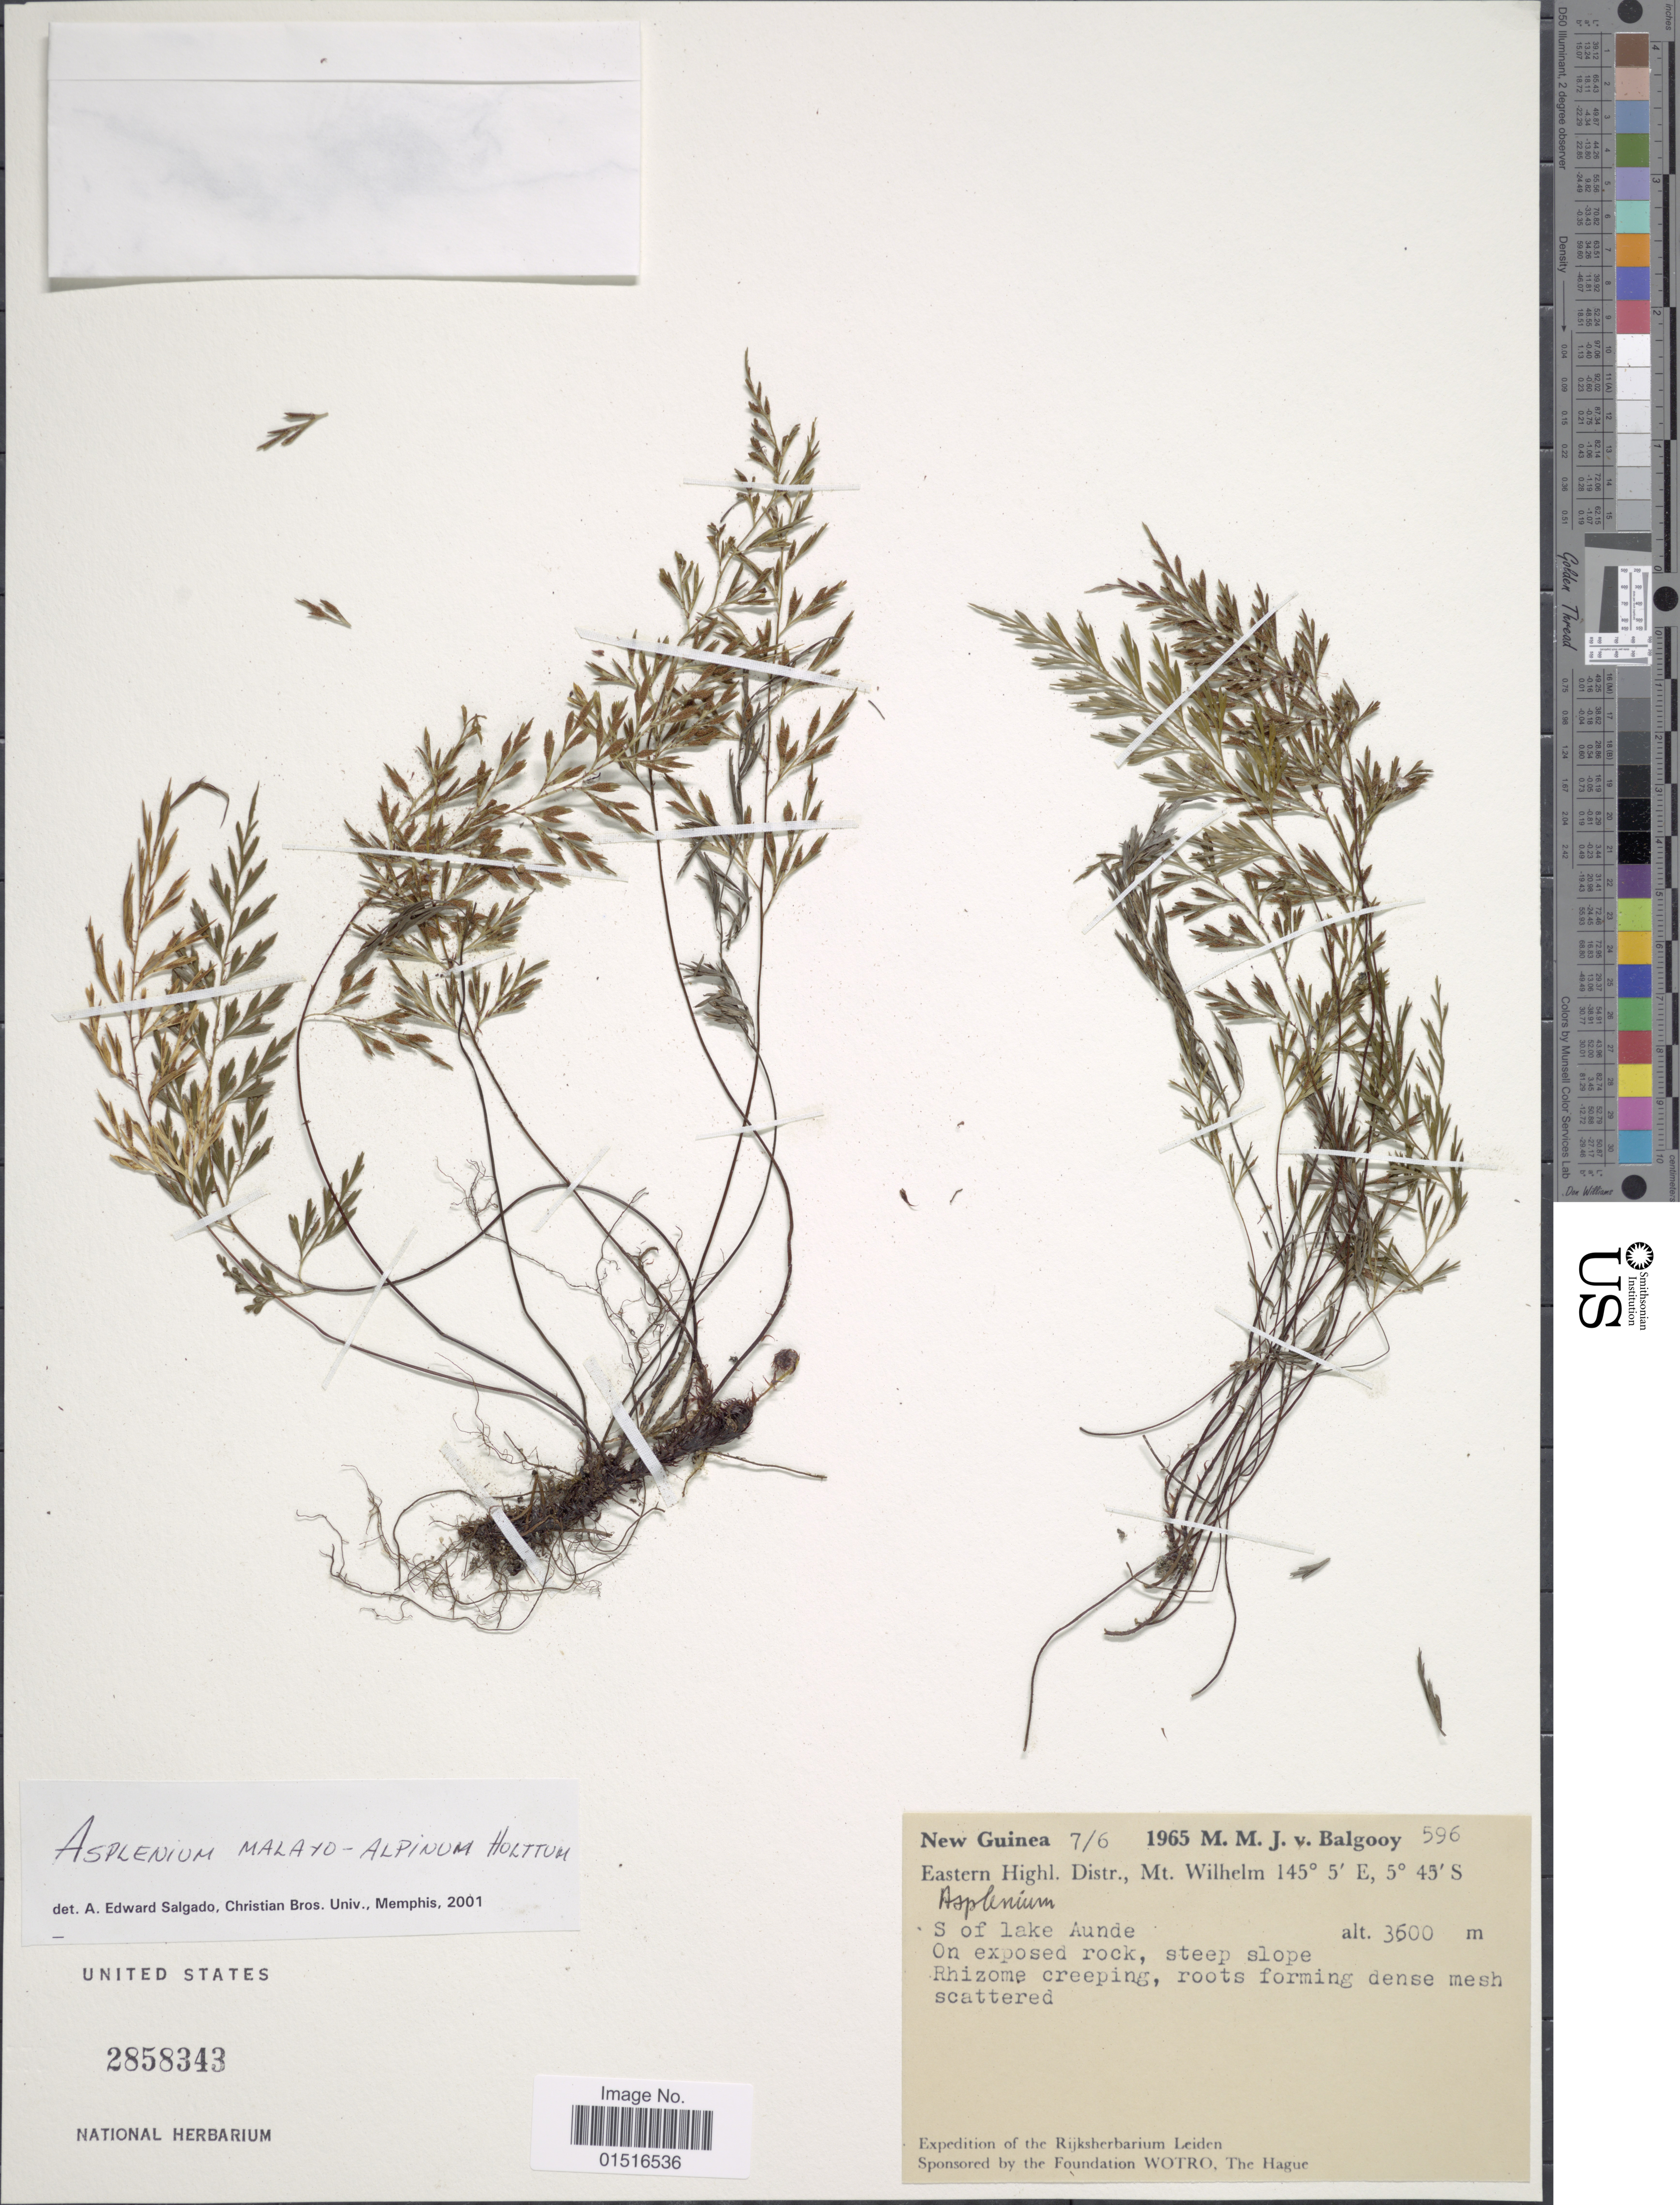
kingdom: Plantae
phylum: Tracheophyta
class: Polypodiopsida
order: Polypodiales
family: Aspleniaceae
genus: Asplenium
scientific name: Asplenium malayo-alpinum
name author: Holttum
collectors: M. M. van Balgooy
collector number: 596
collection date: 1965-06-07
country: Papua New Guinea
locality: New Guinea, Eastern Highl. Distr., Mt. Wilhelm, S of lake Aunde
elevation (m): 3600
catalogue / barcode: US 2858343